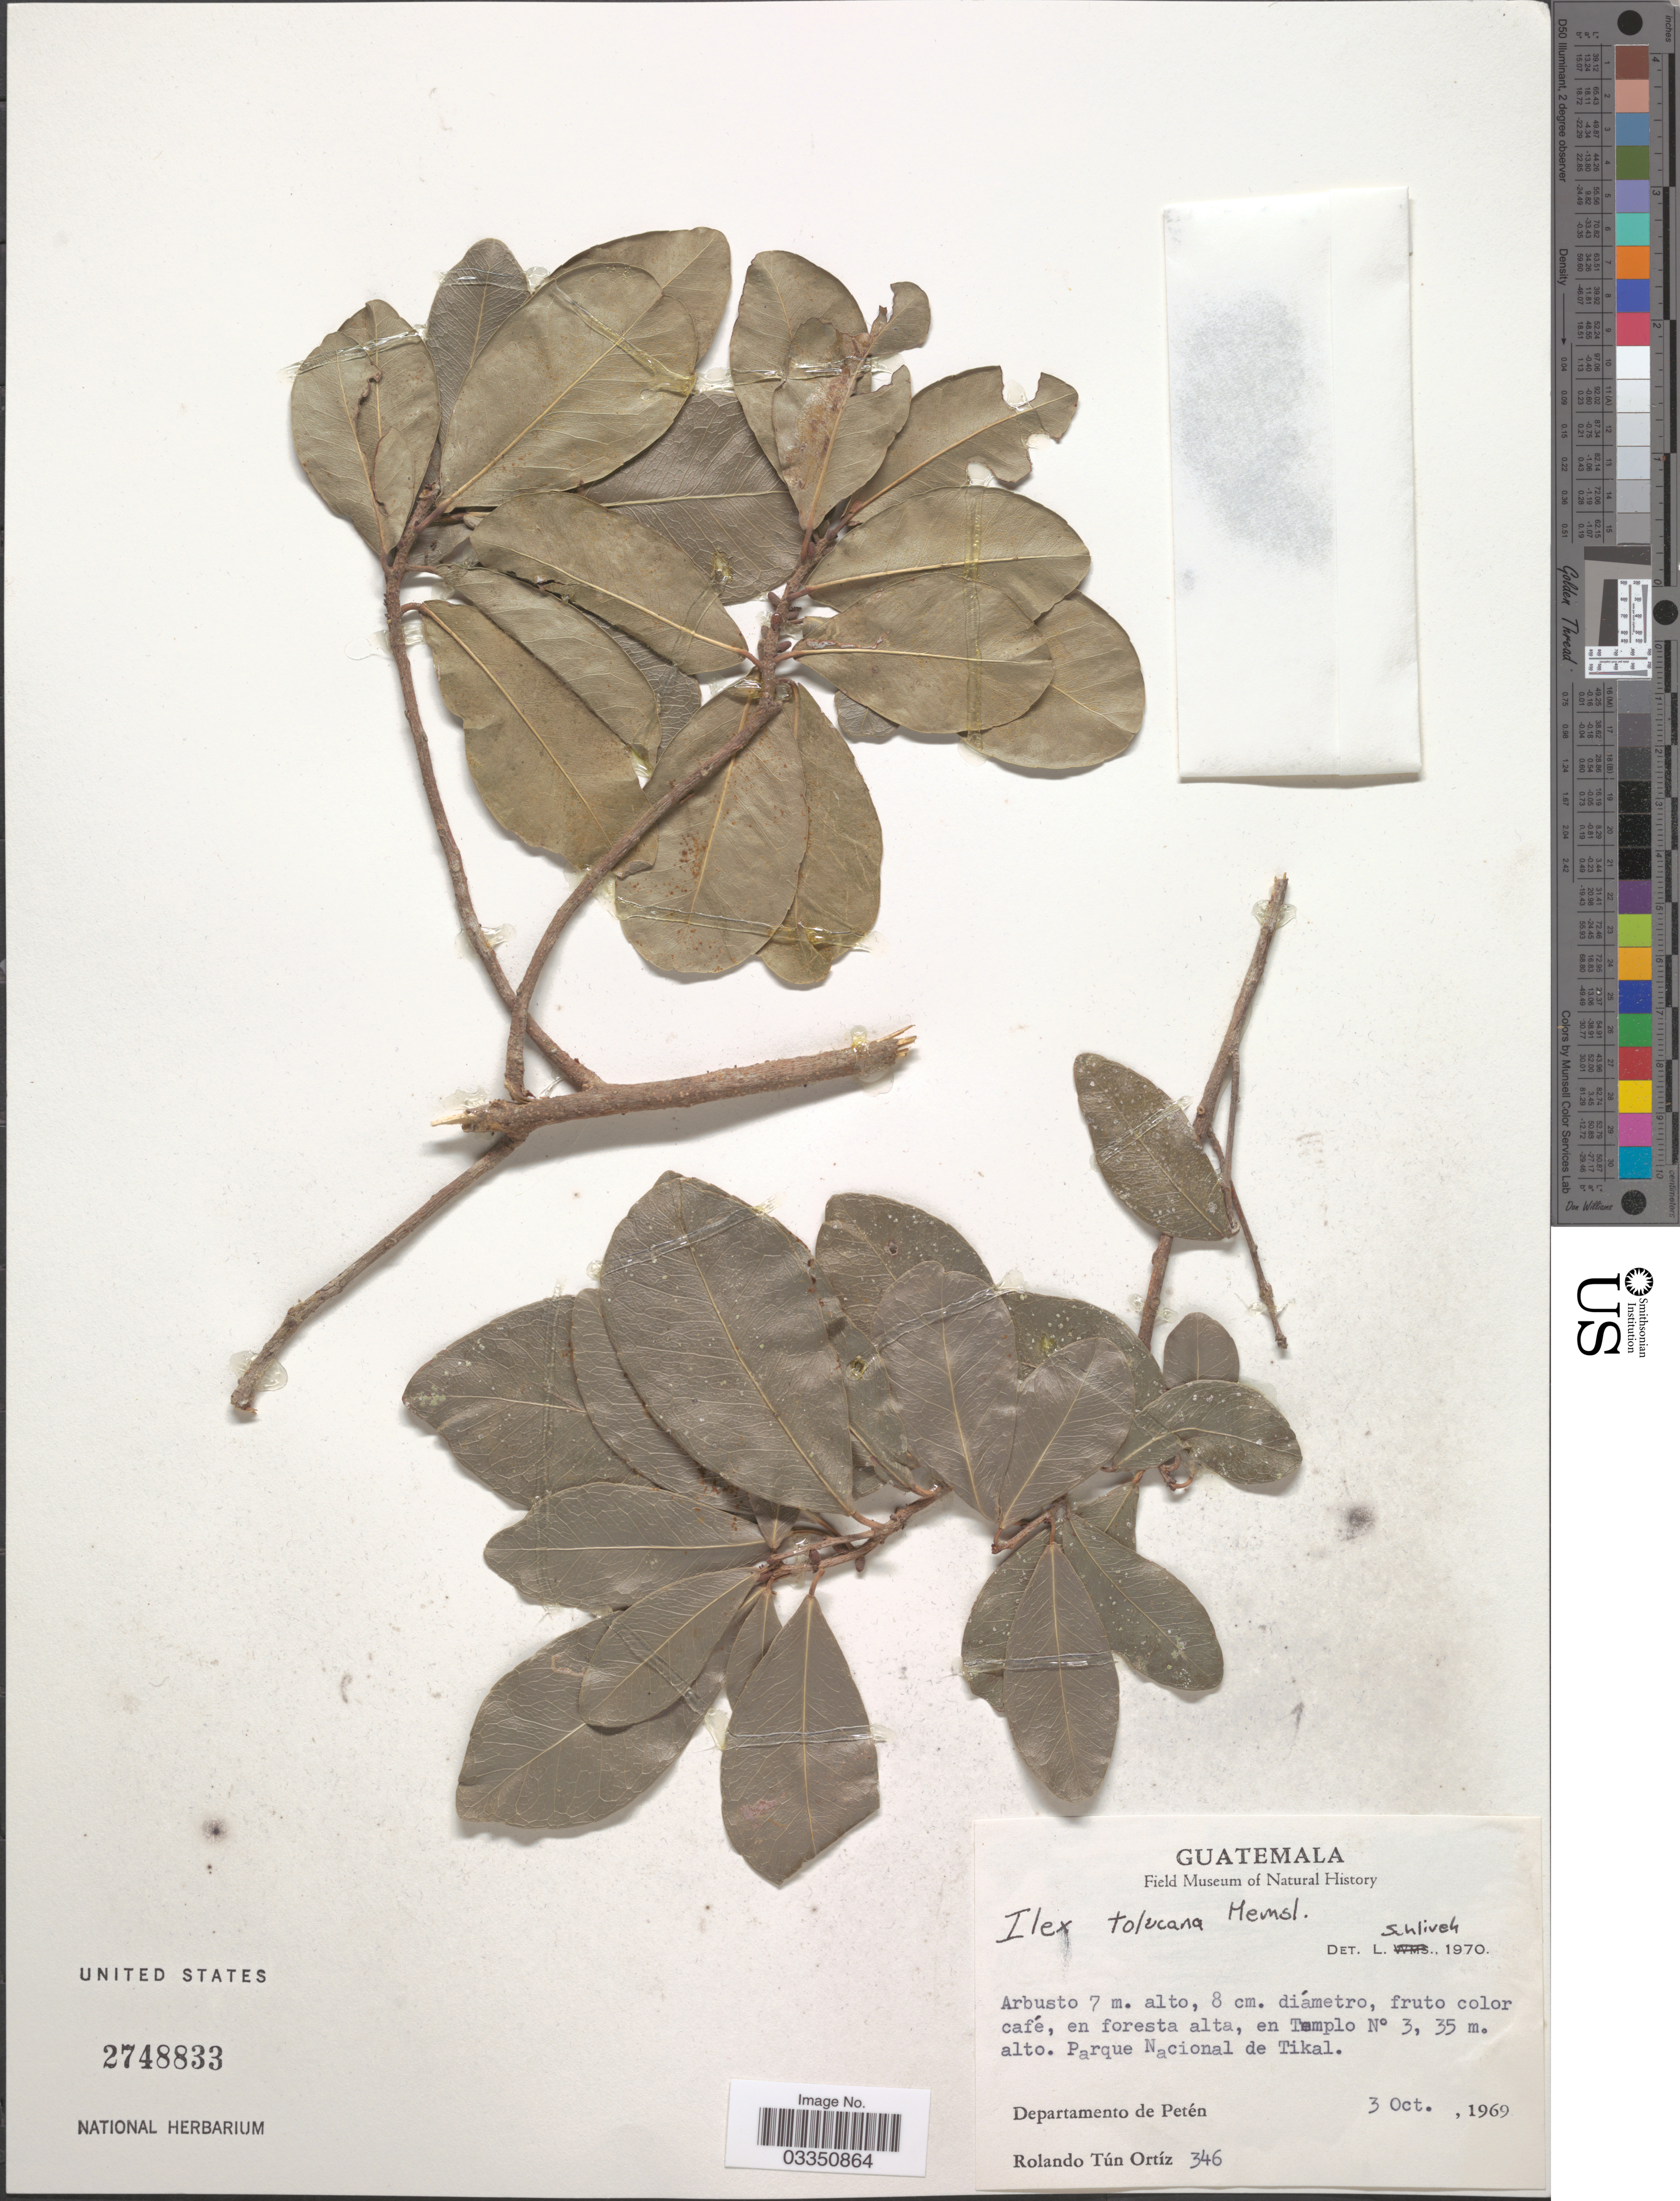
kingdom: Plantae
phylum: Tracheophyta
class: Magnoliopsida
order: Aquifoliales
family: Aquifoliaceae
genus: Ilex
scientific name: Ilex discolor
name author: Hemsl.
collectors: R. Tún Ortíz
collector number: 346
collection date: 1969-10-03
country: Guatemala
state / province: El Petén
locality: Parque Nacional de Tikal, Departamento de Petén.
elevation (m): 35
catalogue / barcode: US 2748833